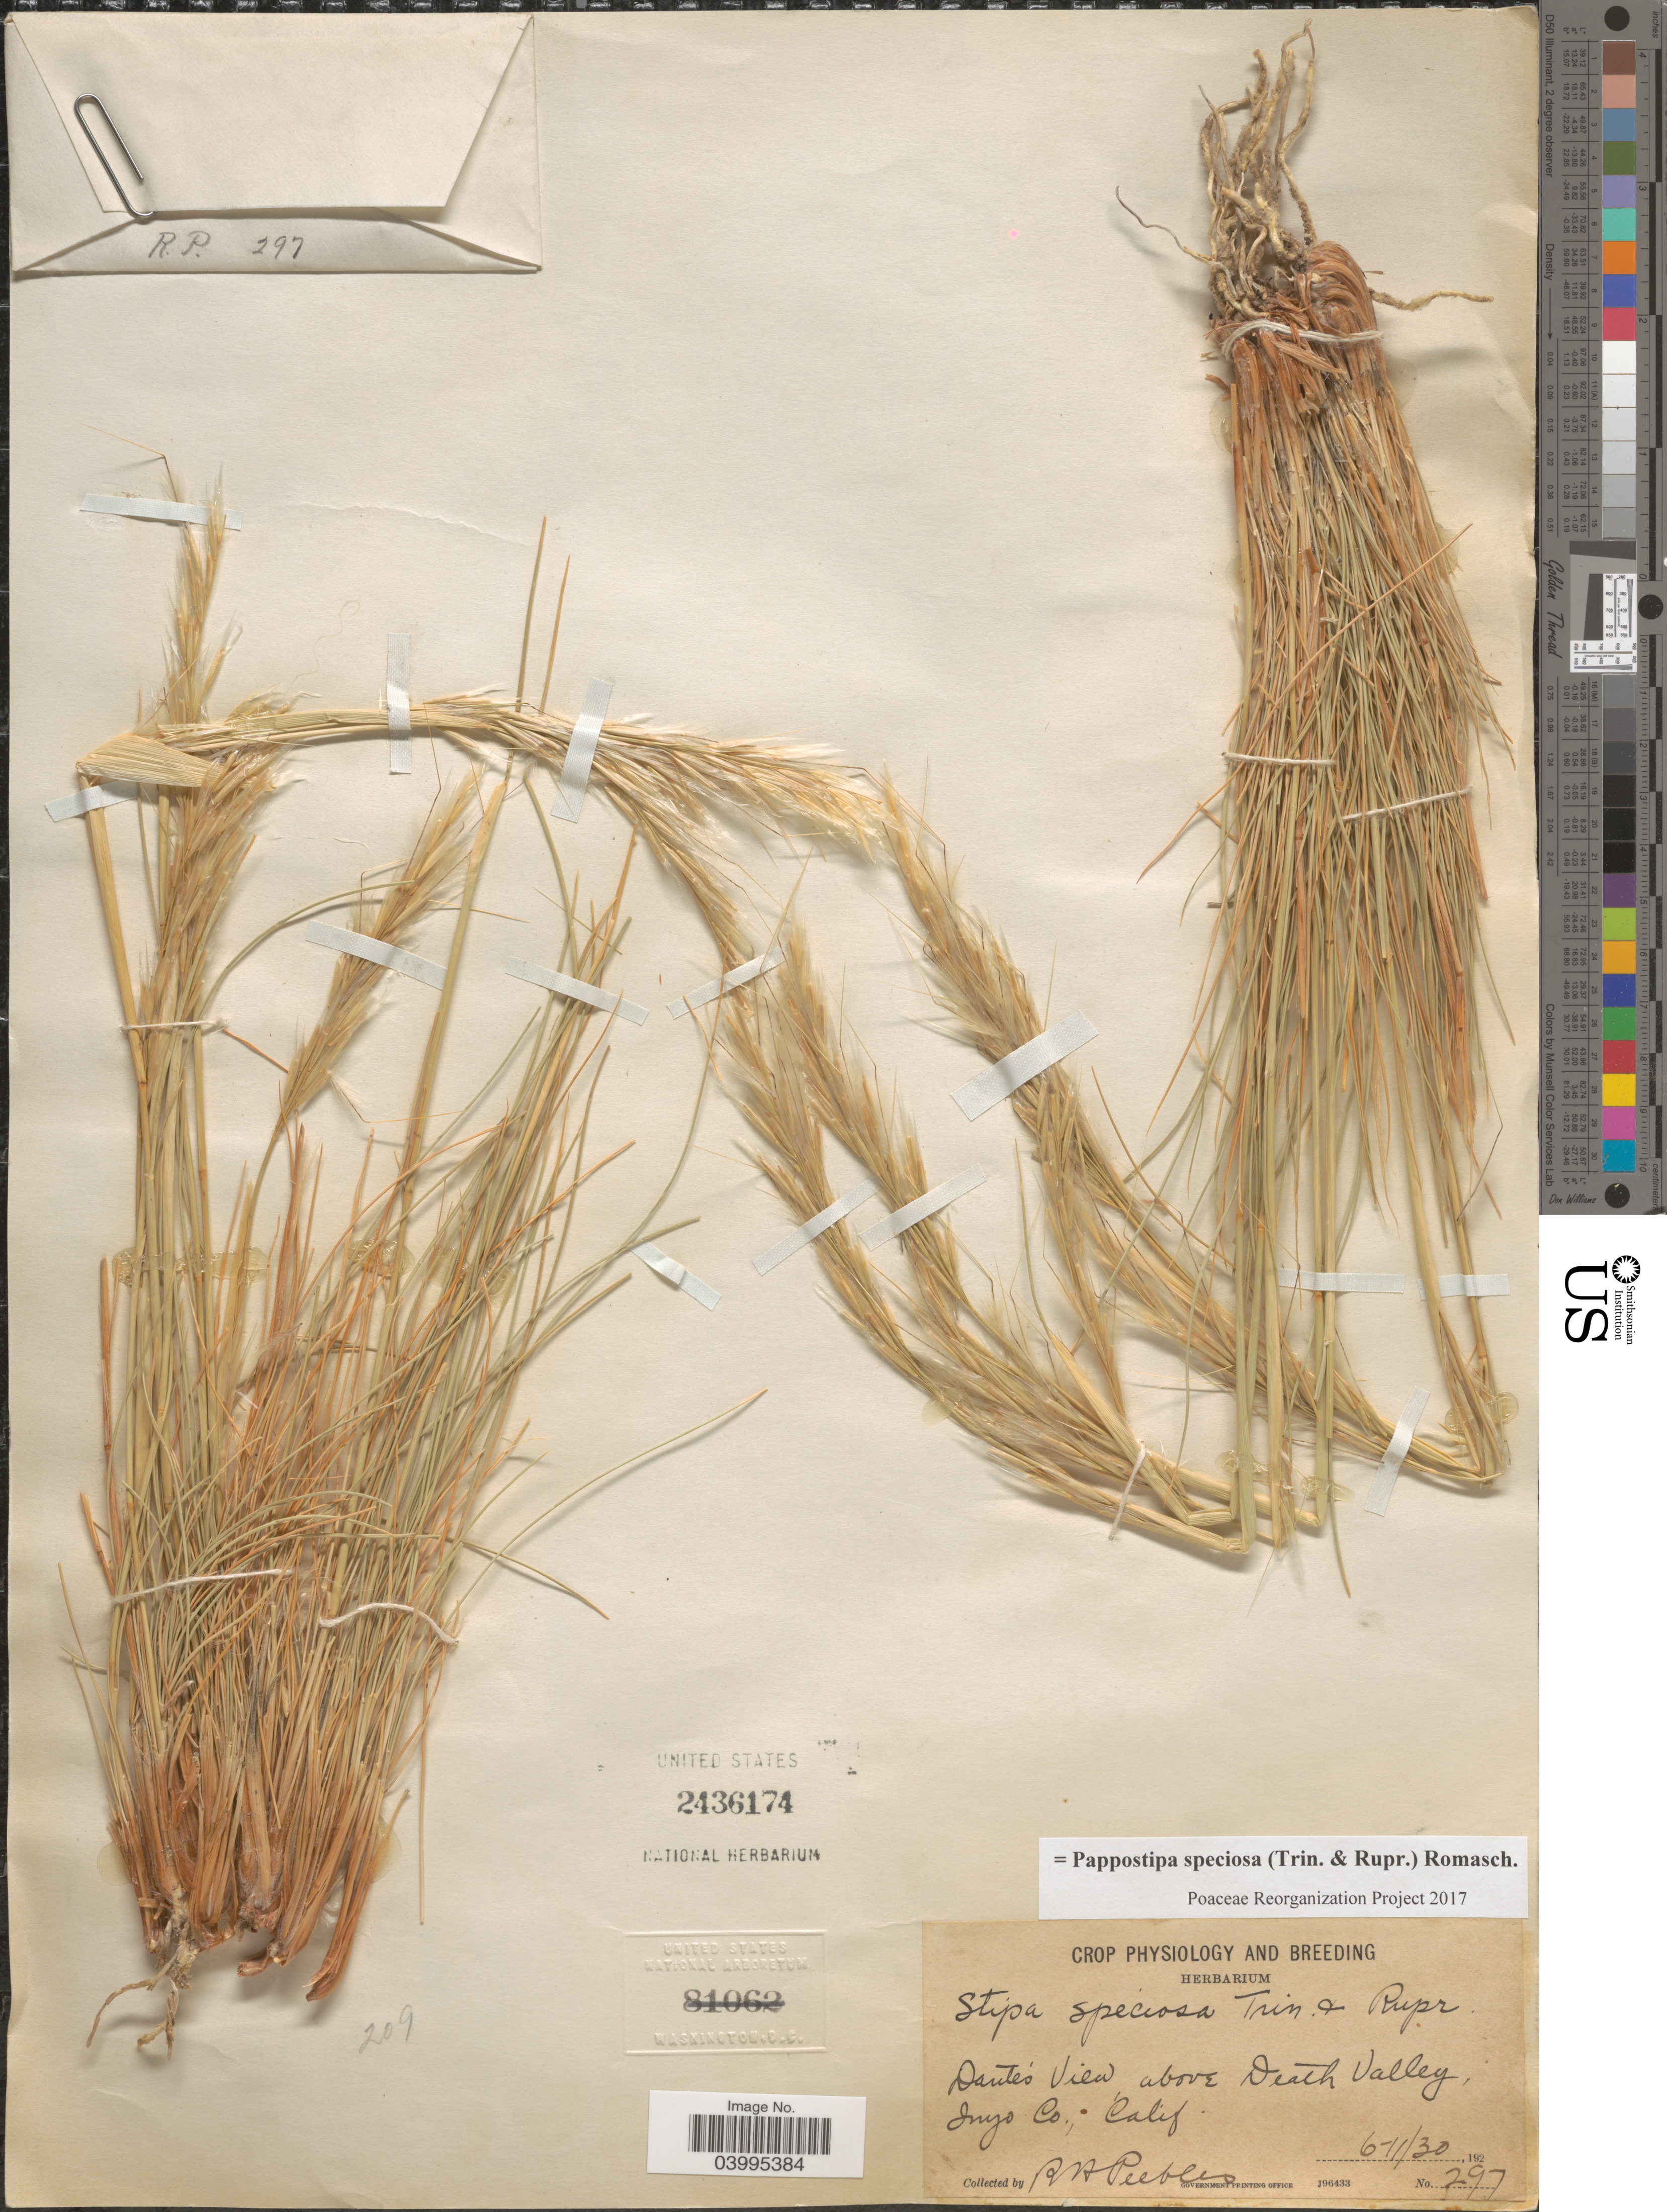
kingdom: Plantae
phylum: Tracheophyta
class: Liliopsida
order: Poales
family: Poaceae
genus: Pappostipa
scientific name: Pappostipa speciosa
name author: (Trin. & Rupr.) Romasch.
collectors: R. H. Peebles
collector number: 297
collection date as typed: Transcribed d/m/y: 11/6/30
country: United States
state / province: California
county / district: Inyo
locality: Dante's View, above Death Valley, Inyo Co.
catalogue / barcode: US 2436174